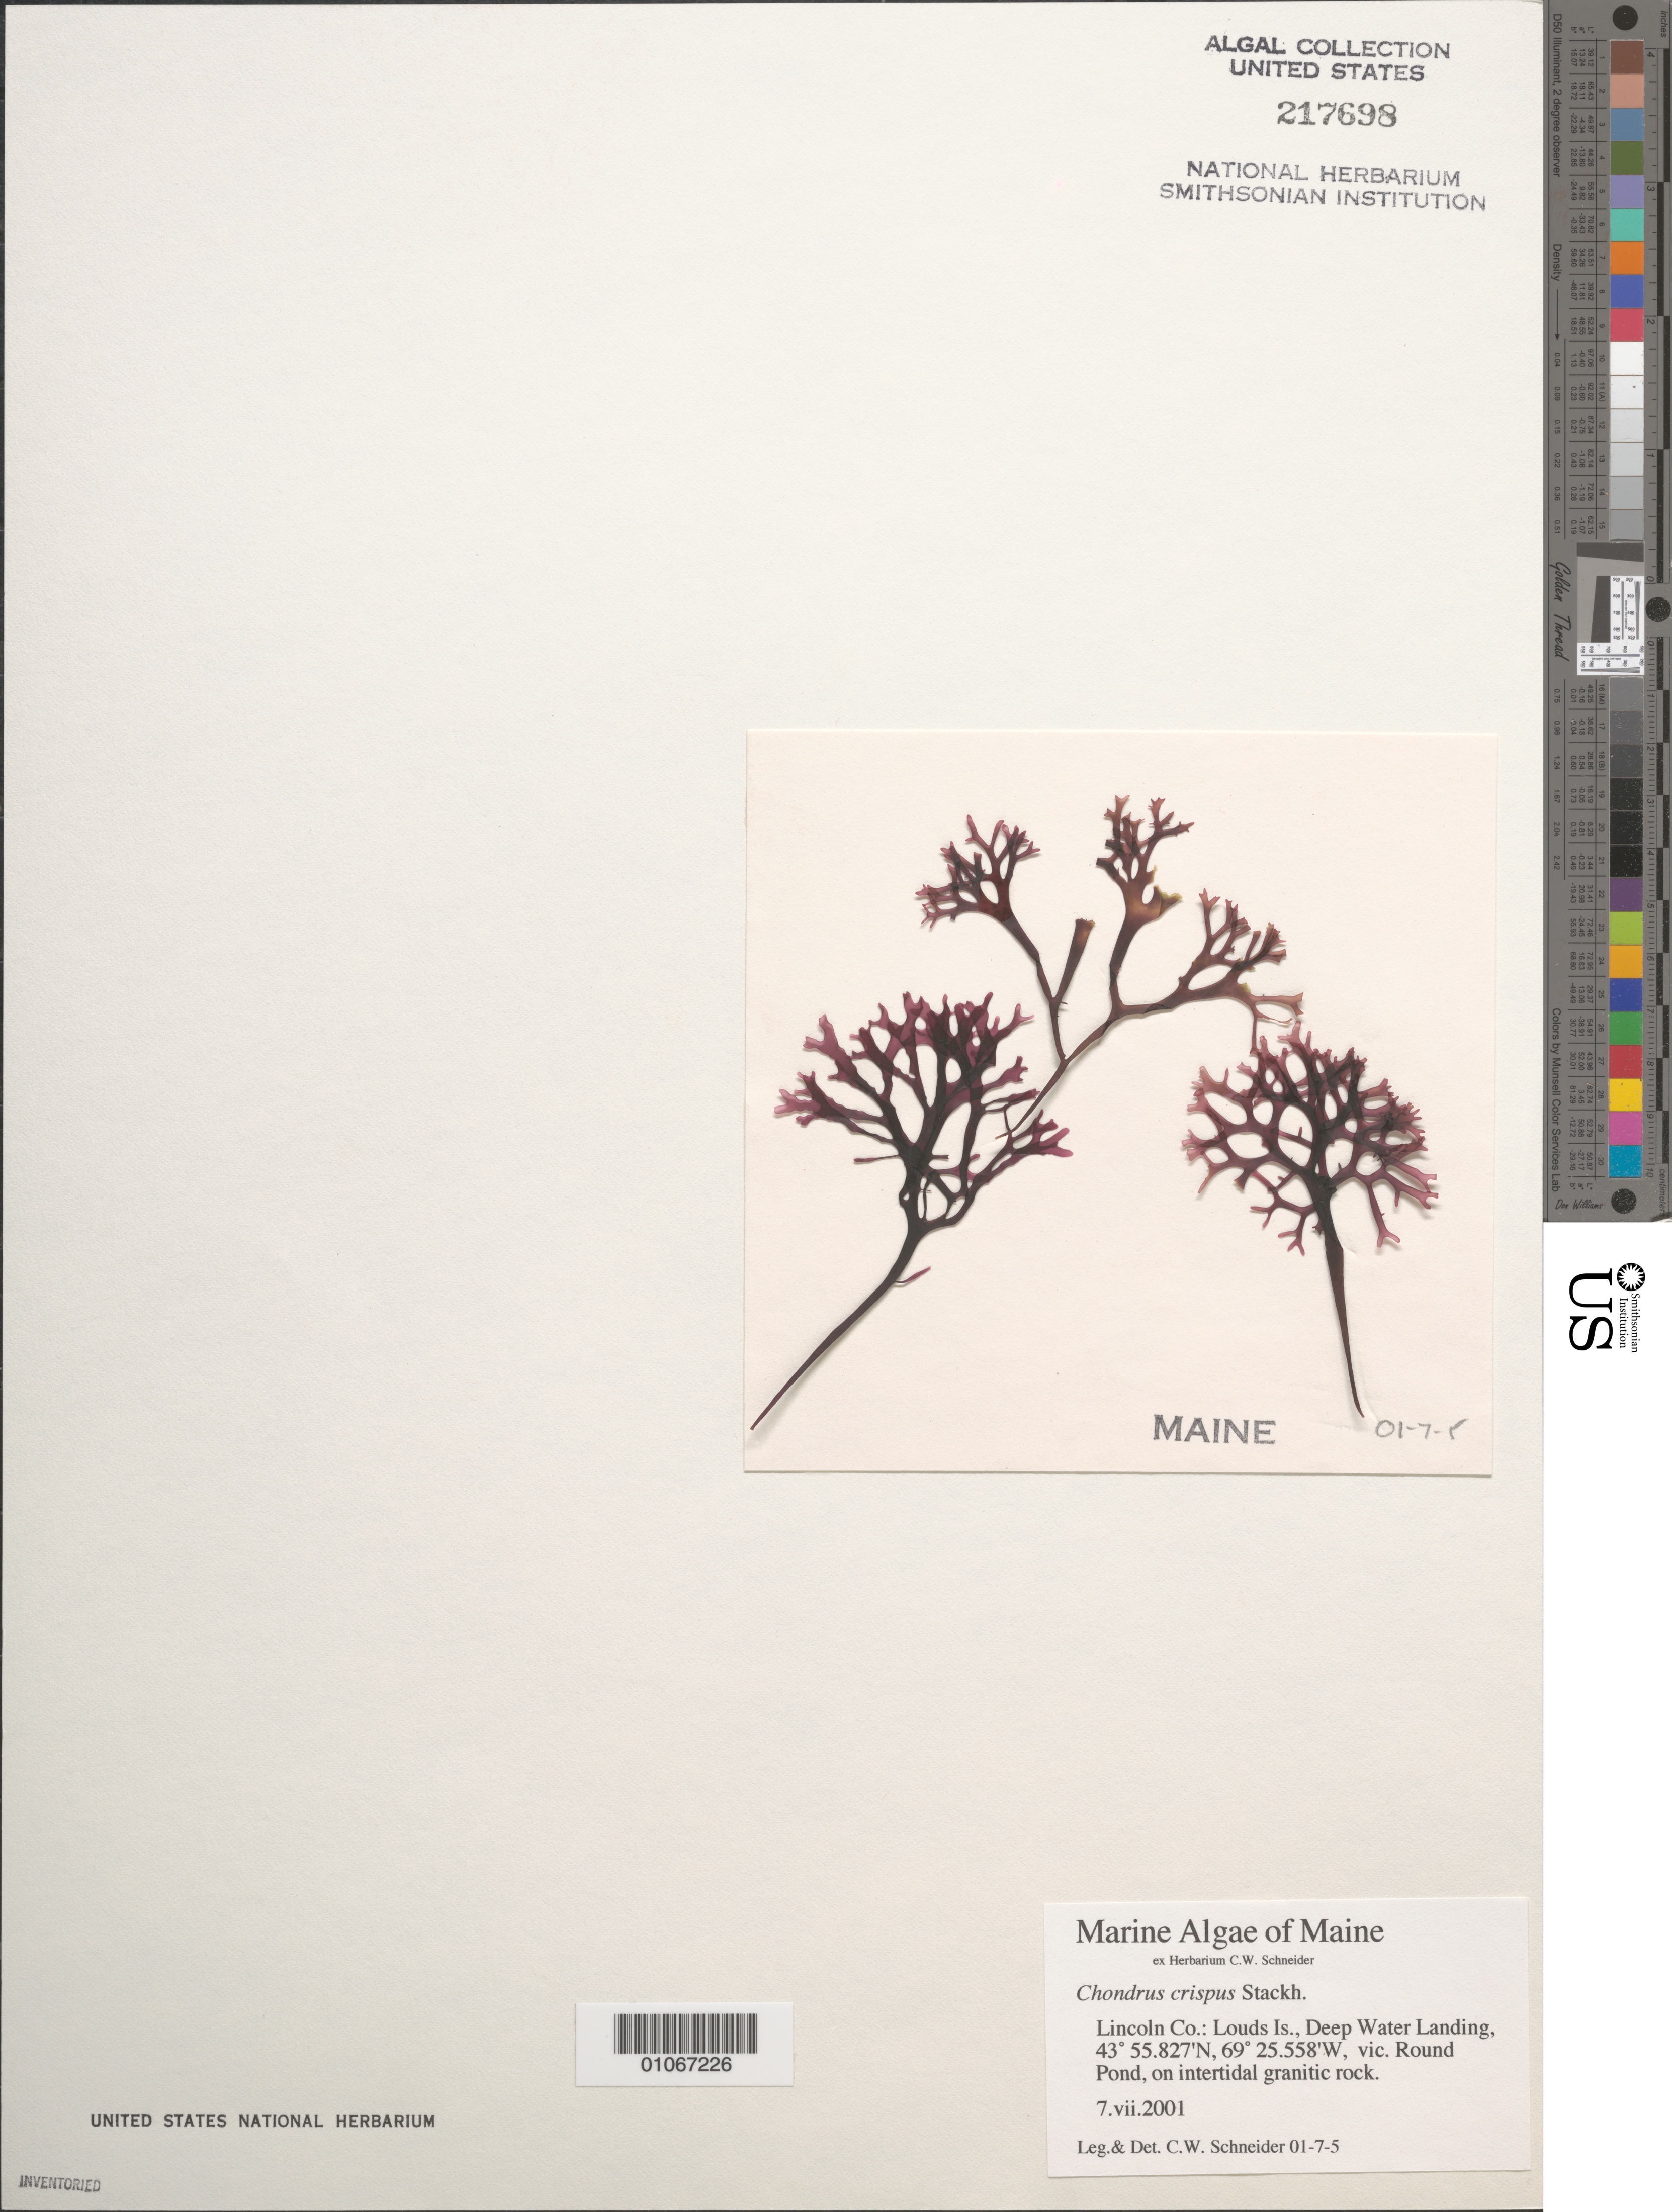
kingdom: Plantae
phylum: Rhodophyta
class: Florideophyceae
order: Gigartinales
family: Gigartinaceae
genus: Chondrus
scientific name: Chondrus crispus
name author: Stackh.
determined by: Schneider, C. W.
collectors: C. W. Schneider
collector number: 01-7-5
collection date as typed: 07 Jul 2001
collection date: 2001-07-07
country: United States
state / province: Maine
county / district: Lincoln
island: Louds Island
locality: Deep Water Landing, vicinity of Round Pond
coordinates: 43 55.827'N, 69 25.558'W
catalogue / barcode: US 217698